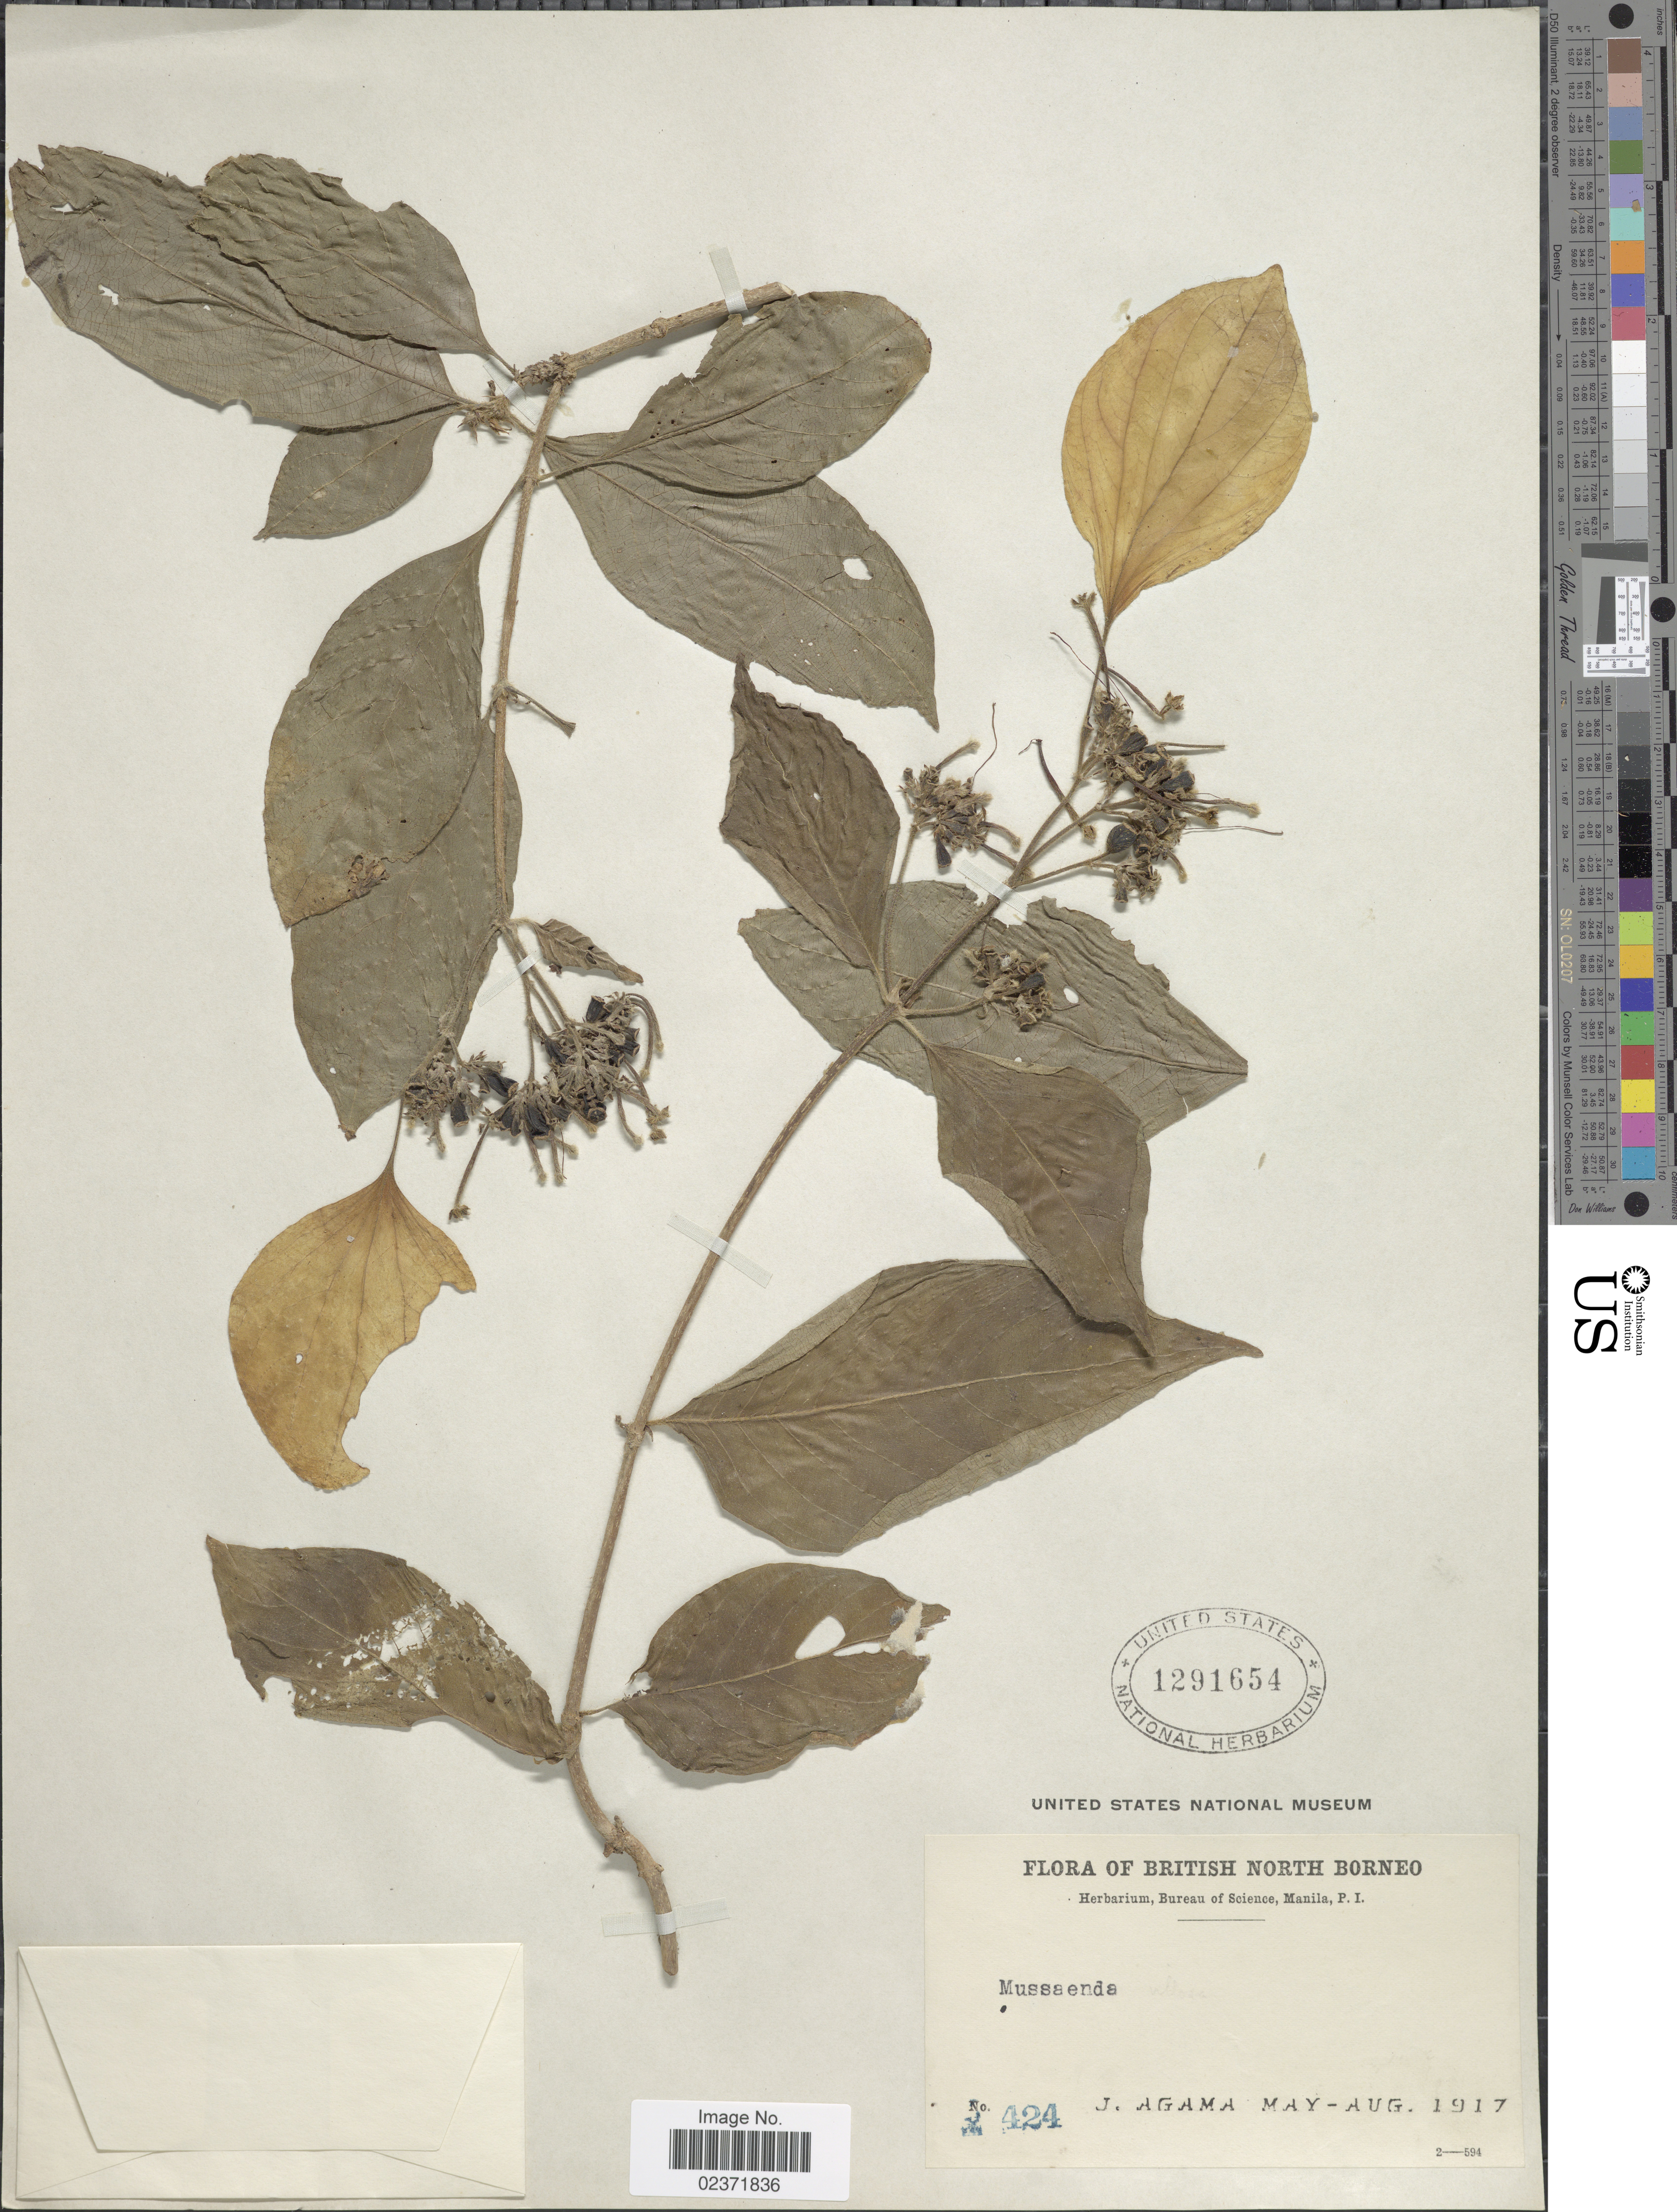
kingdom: Plantae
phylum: Tracheophyta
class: Magnoliopsida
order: Gentianales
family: Rubiaceae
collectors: J. Agama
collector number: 424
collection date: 1917-05/1917-08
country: Malaysia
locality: British North Borneo,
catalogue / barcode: US 1291654